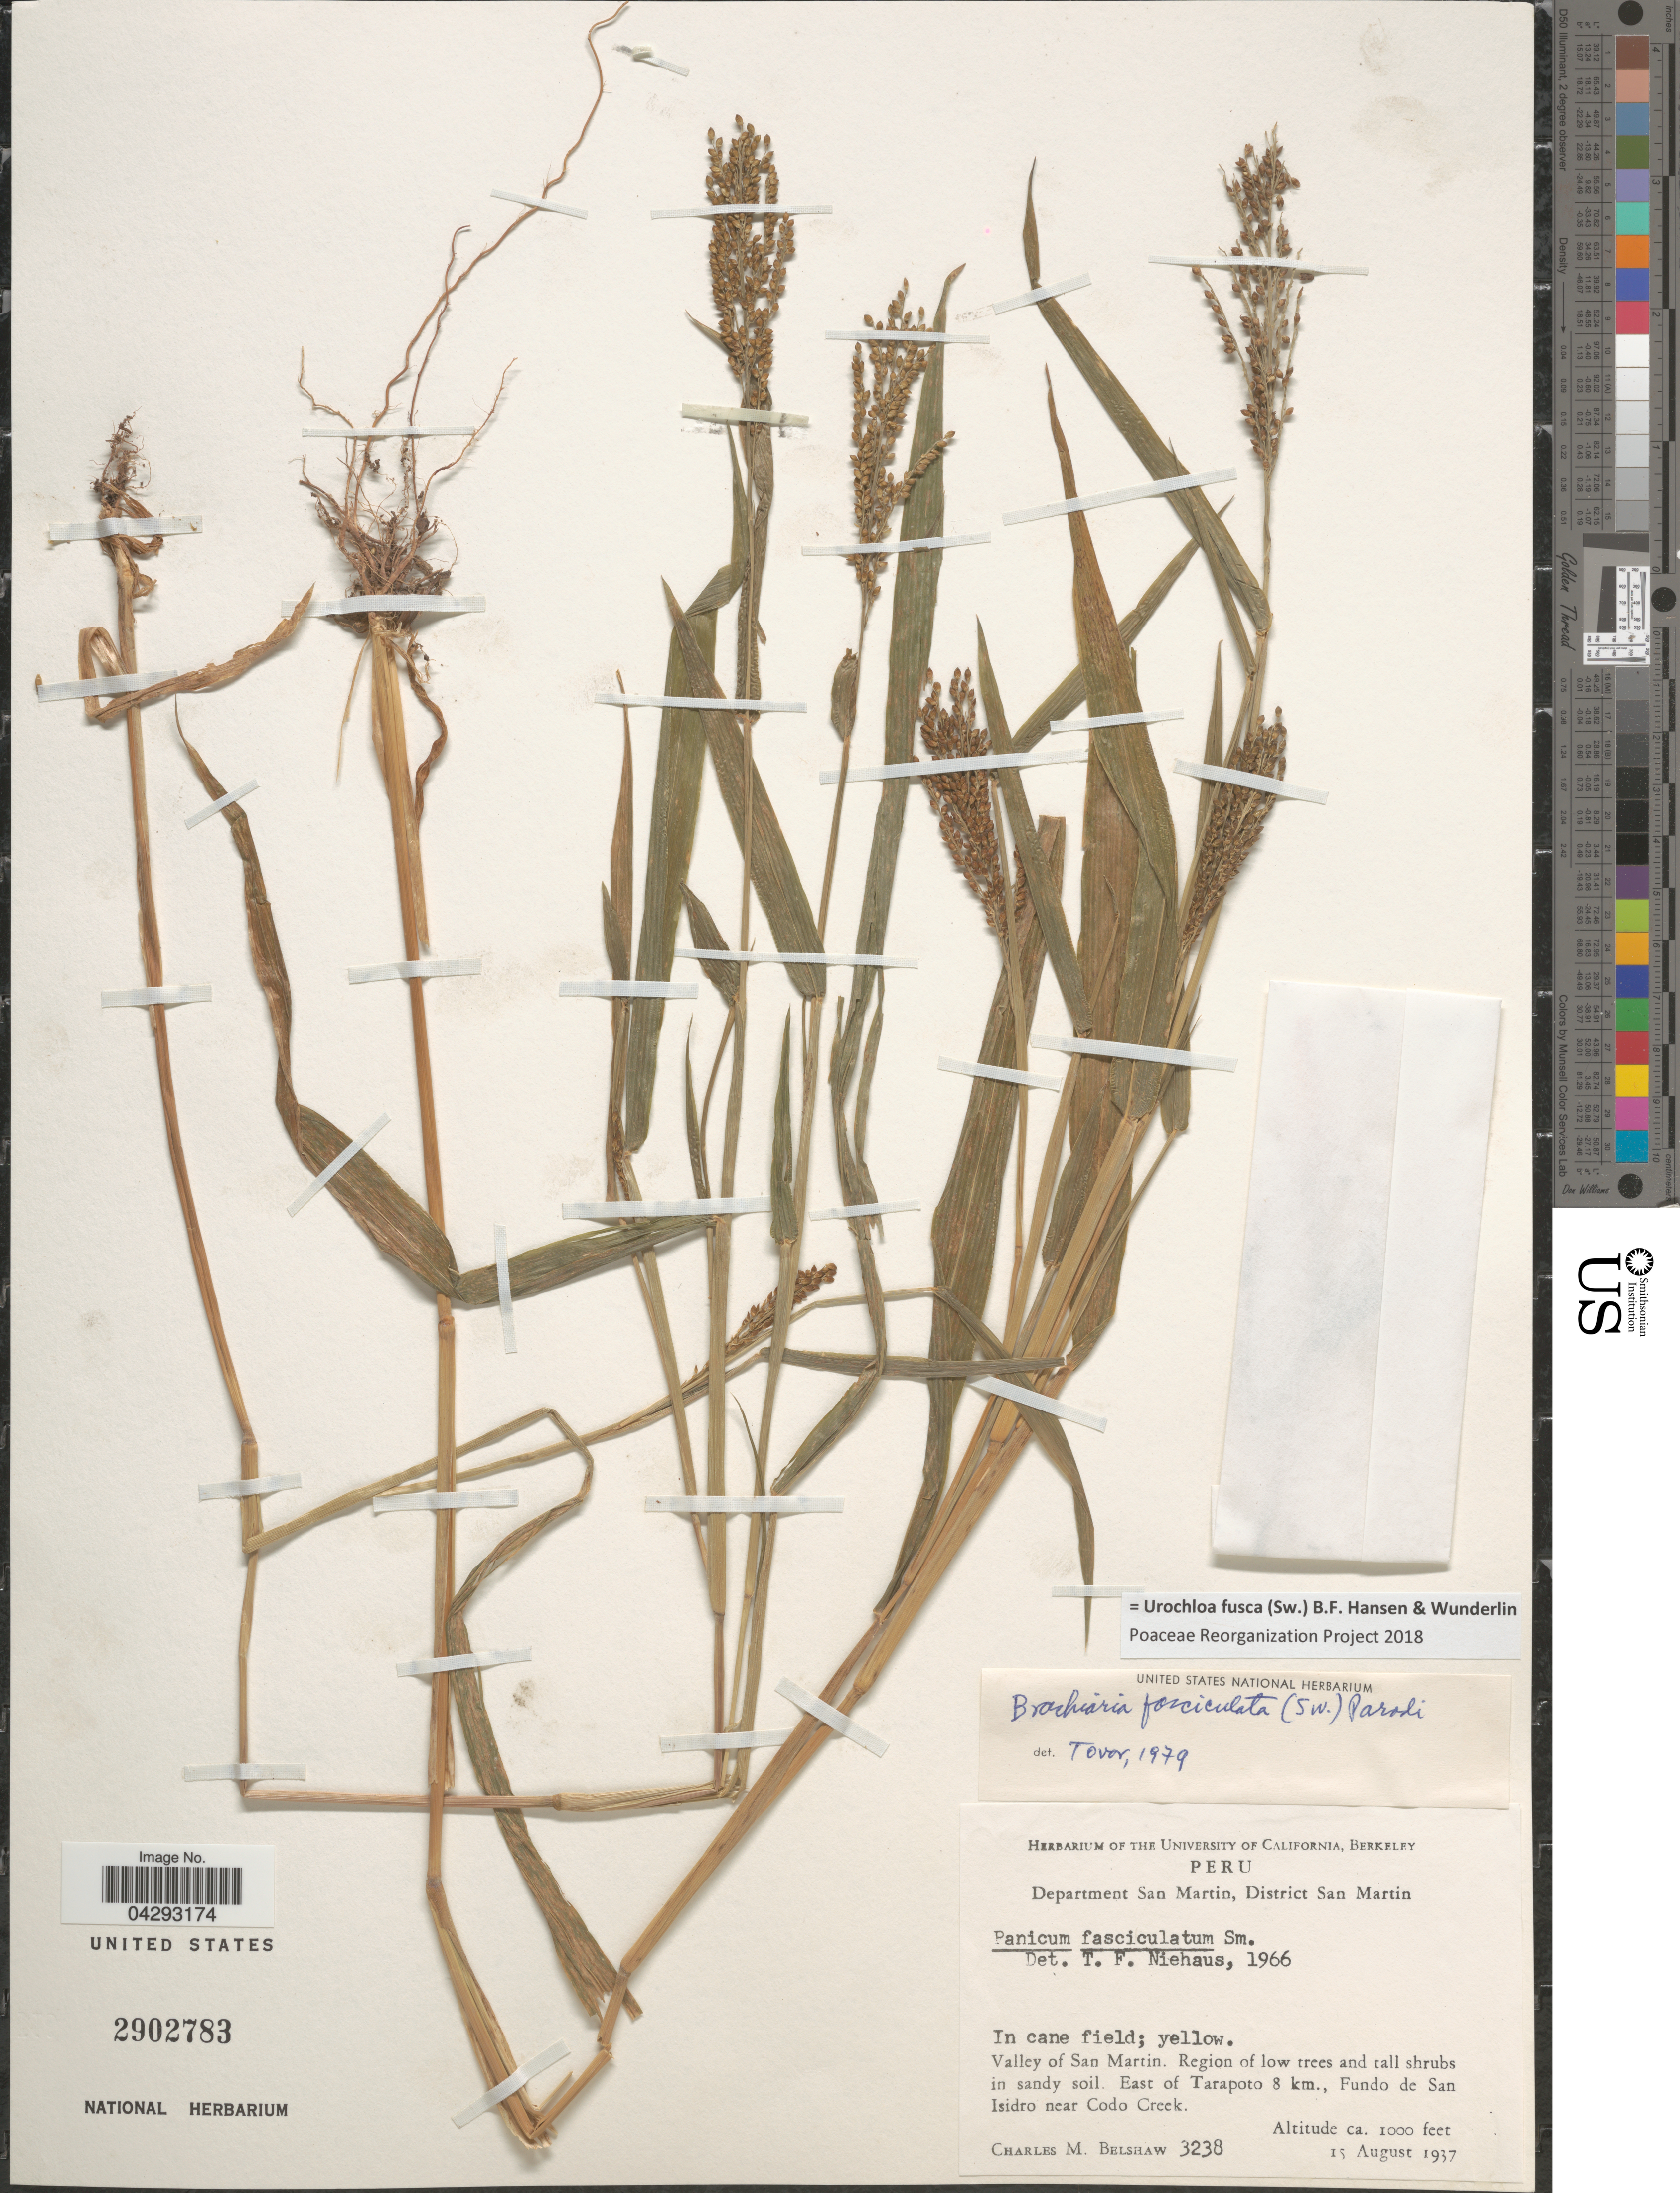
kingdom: Plantae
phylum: Tracheophyta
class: Liliopsida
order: Poales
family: Poaceae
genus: Urochloa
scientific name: Urochloa fusca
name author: (Sw.) B.F. Hansen & Wunderlin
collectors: C. Shaw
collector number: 3238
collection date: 1937-08-15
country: Peru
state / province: San Martín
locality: Department San Martin, District San Martin. In cane field. Valley of San Martin. Region of low trees and tall shrubs in sandy soil. East of Tarapoto 8 km., Fundo de San Isidro near Codo Creek.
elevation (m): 305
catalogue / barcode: US 2902783